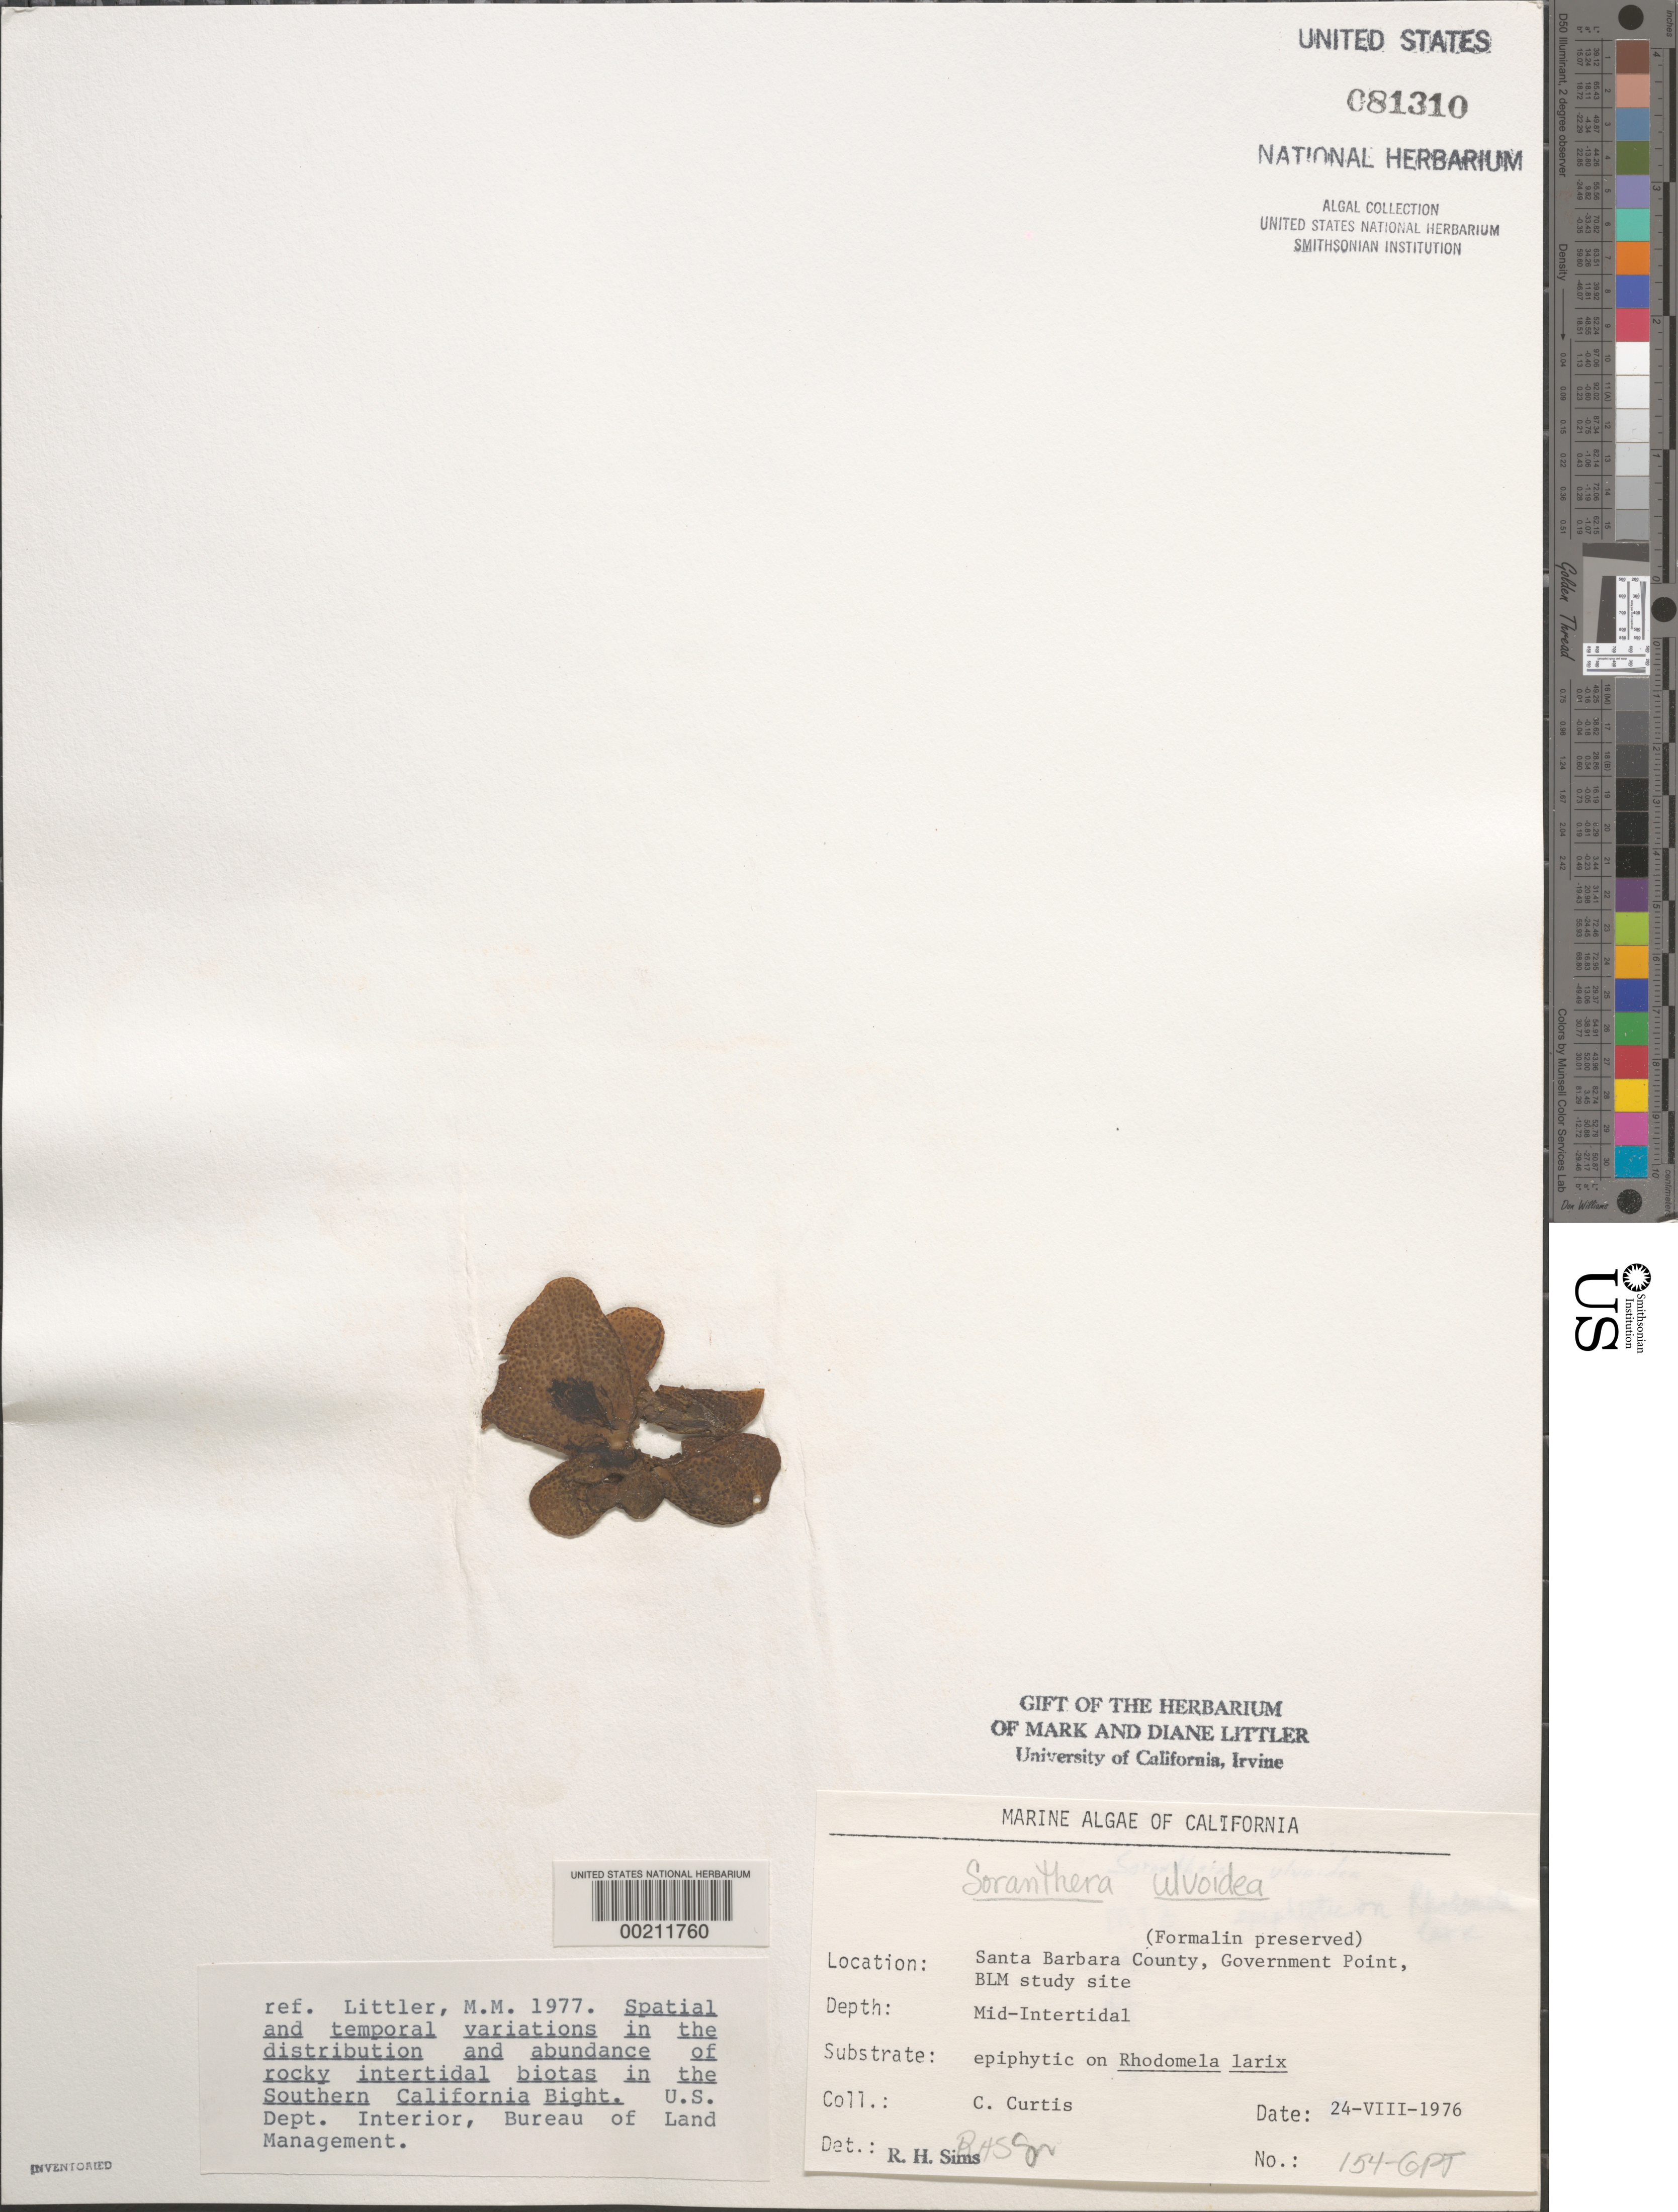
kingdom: Chromista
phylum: Ochrophyta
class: Phaeophyceae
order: Dictyosiphonales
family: Punctariaceae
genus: Soranthera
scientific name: Soranthera ulvoidea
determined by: Sims, Robert H.; Murray, S. N.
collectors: C. Curtis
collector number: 154-gpt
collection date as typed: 24 Aug 1976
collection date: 1976-08-24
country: United States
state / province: California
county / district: Santa Barbara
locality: Government Point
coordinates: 34 26'31"N, 120 24'06"W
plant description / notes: BLM-SOCALBIGHT Rocky Intertidal Survey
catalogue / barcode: US 81310